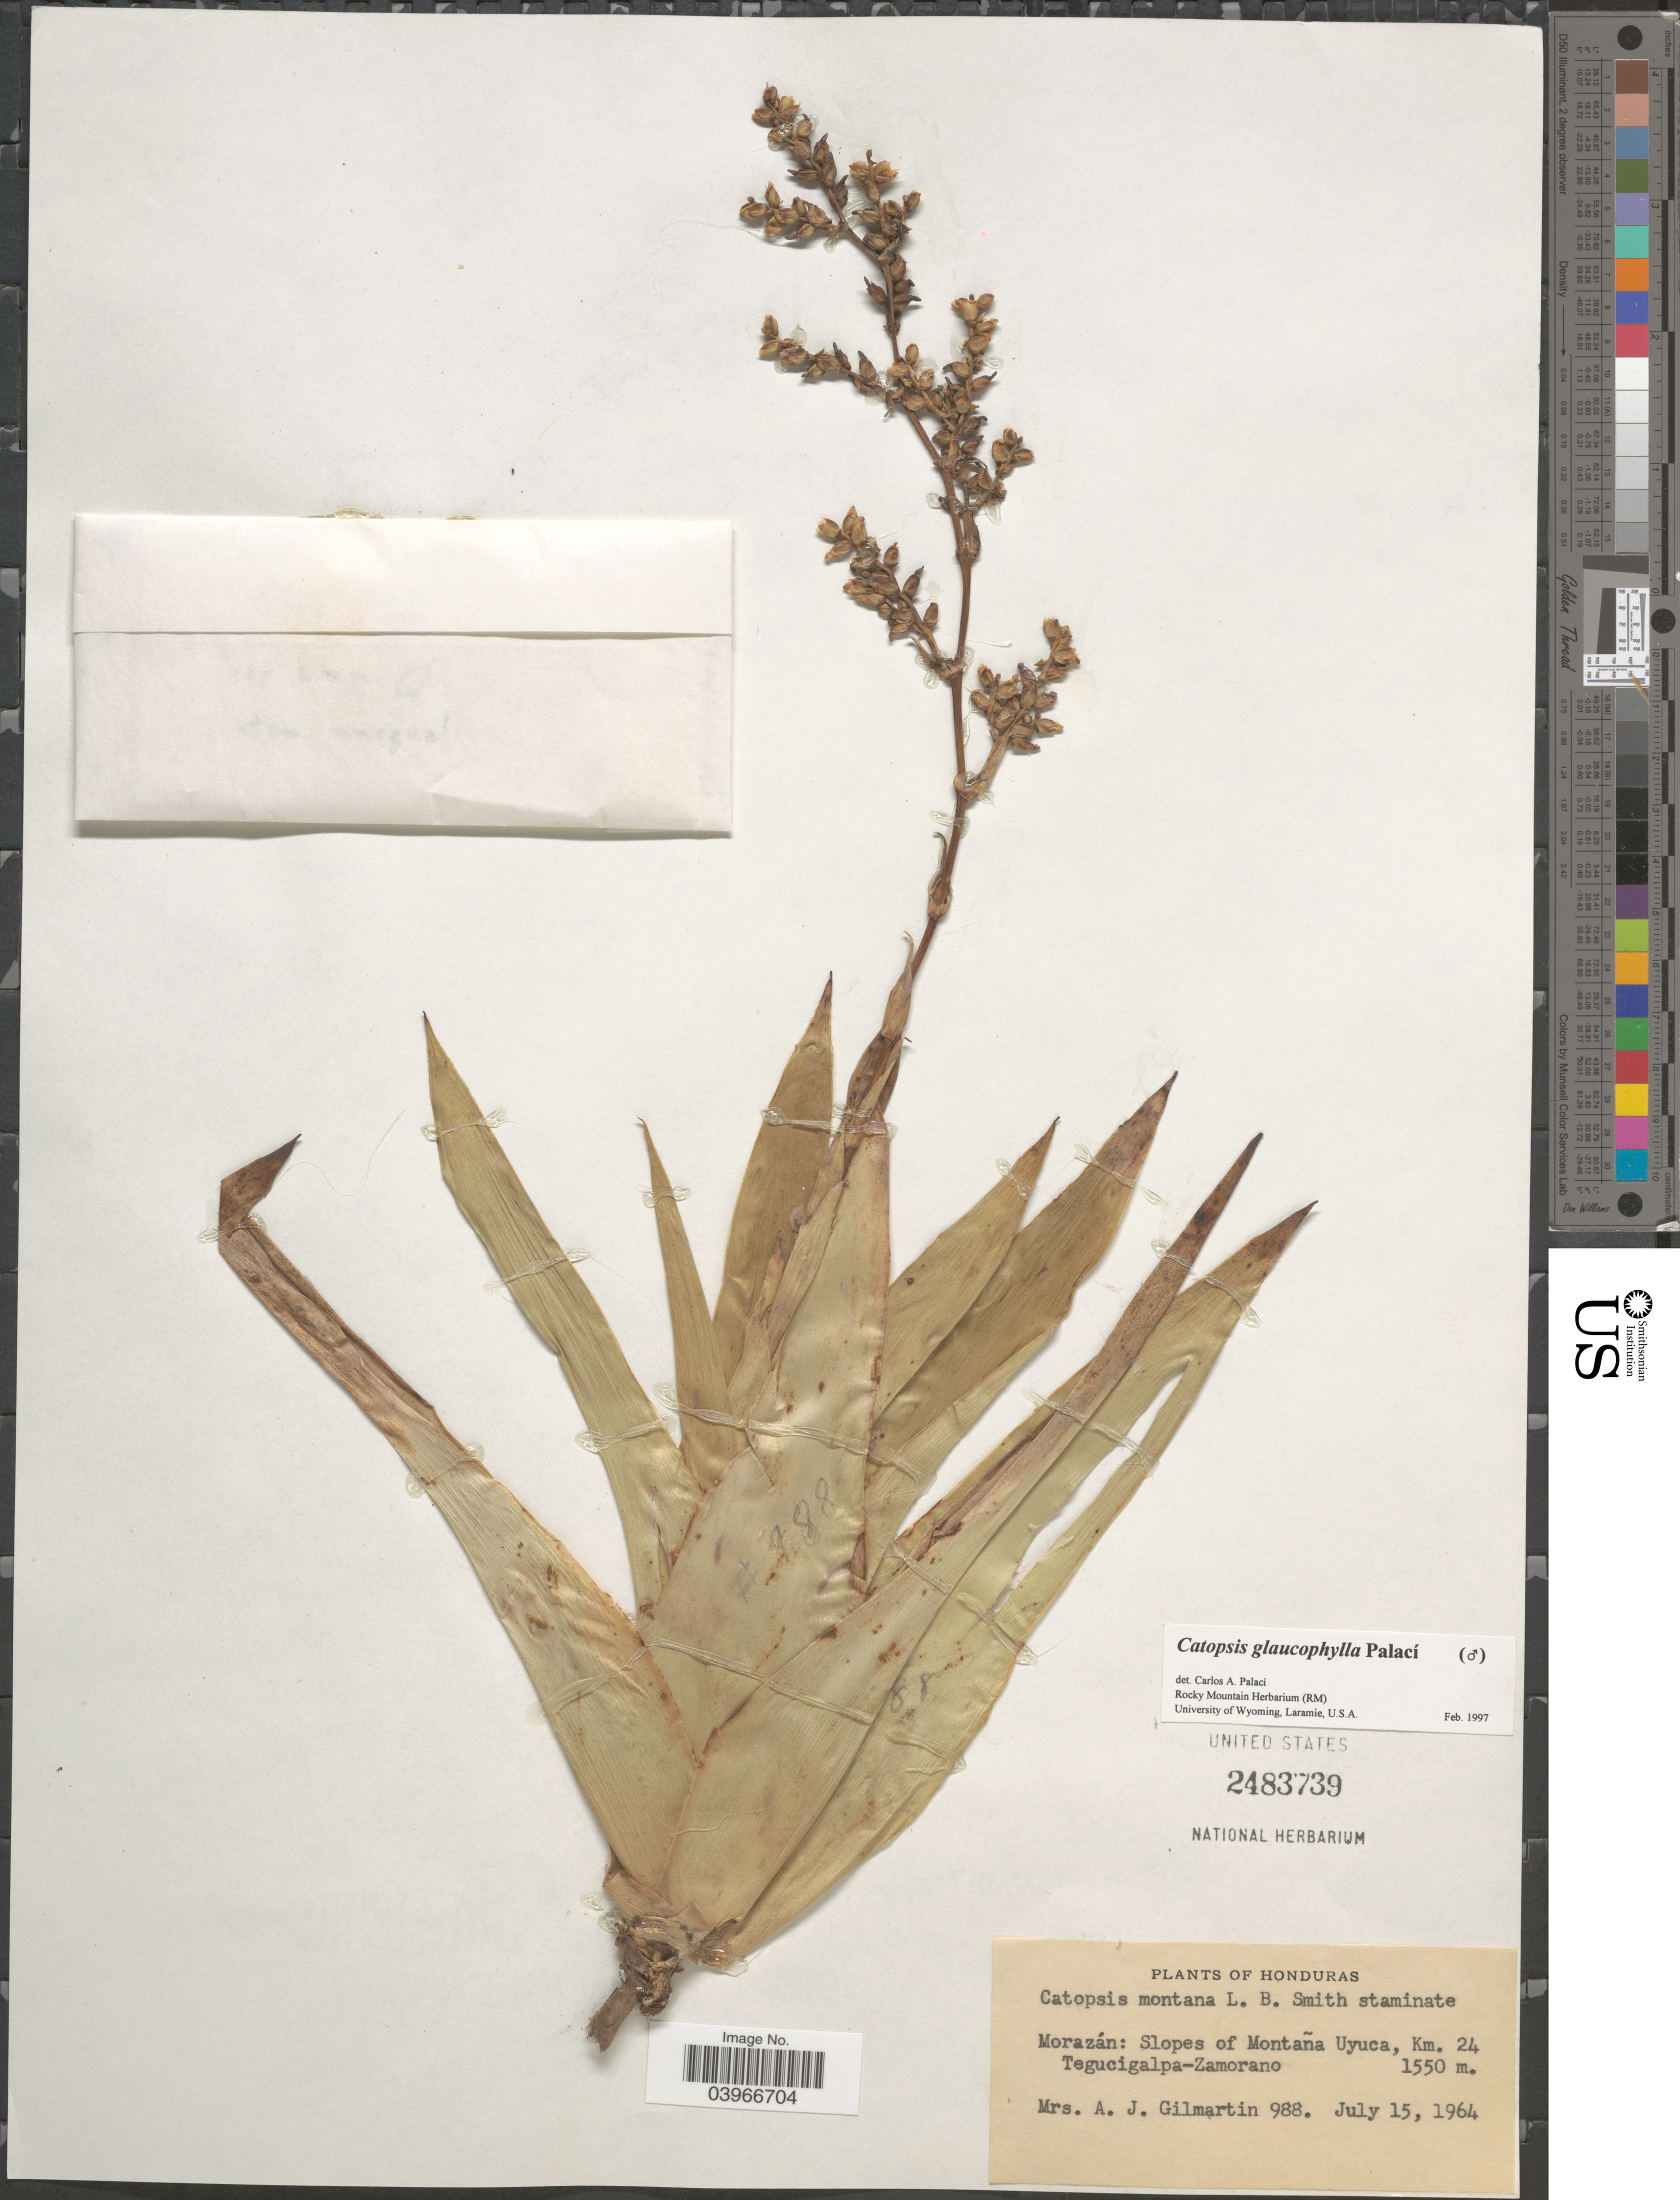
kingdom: Plantae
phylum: Tracheophyta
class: Liliopsida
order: Poales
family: Bromeliaceae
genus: Catopsis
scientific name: Catopsis glaucophylla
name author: Palací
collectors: A. J. Gilmartin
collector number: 988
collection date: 1964-07-15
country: Honduras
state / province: Fco. Morazán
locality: Morazán: Slopes of Montaña Uyuca, Km. 24 Tegucigalpa-Zamorano.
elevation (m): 1550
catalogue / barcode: US 2483739